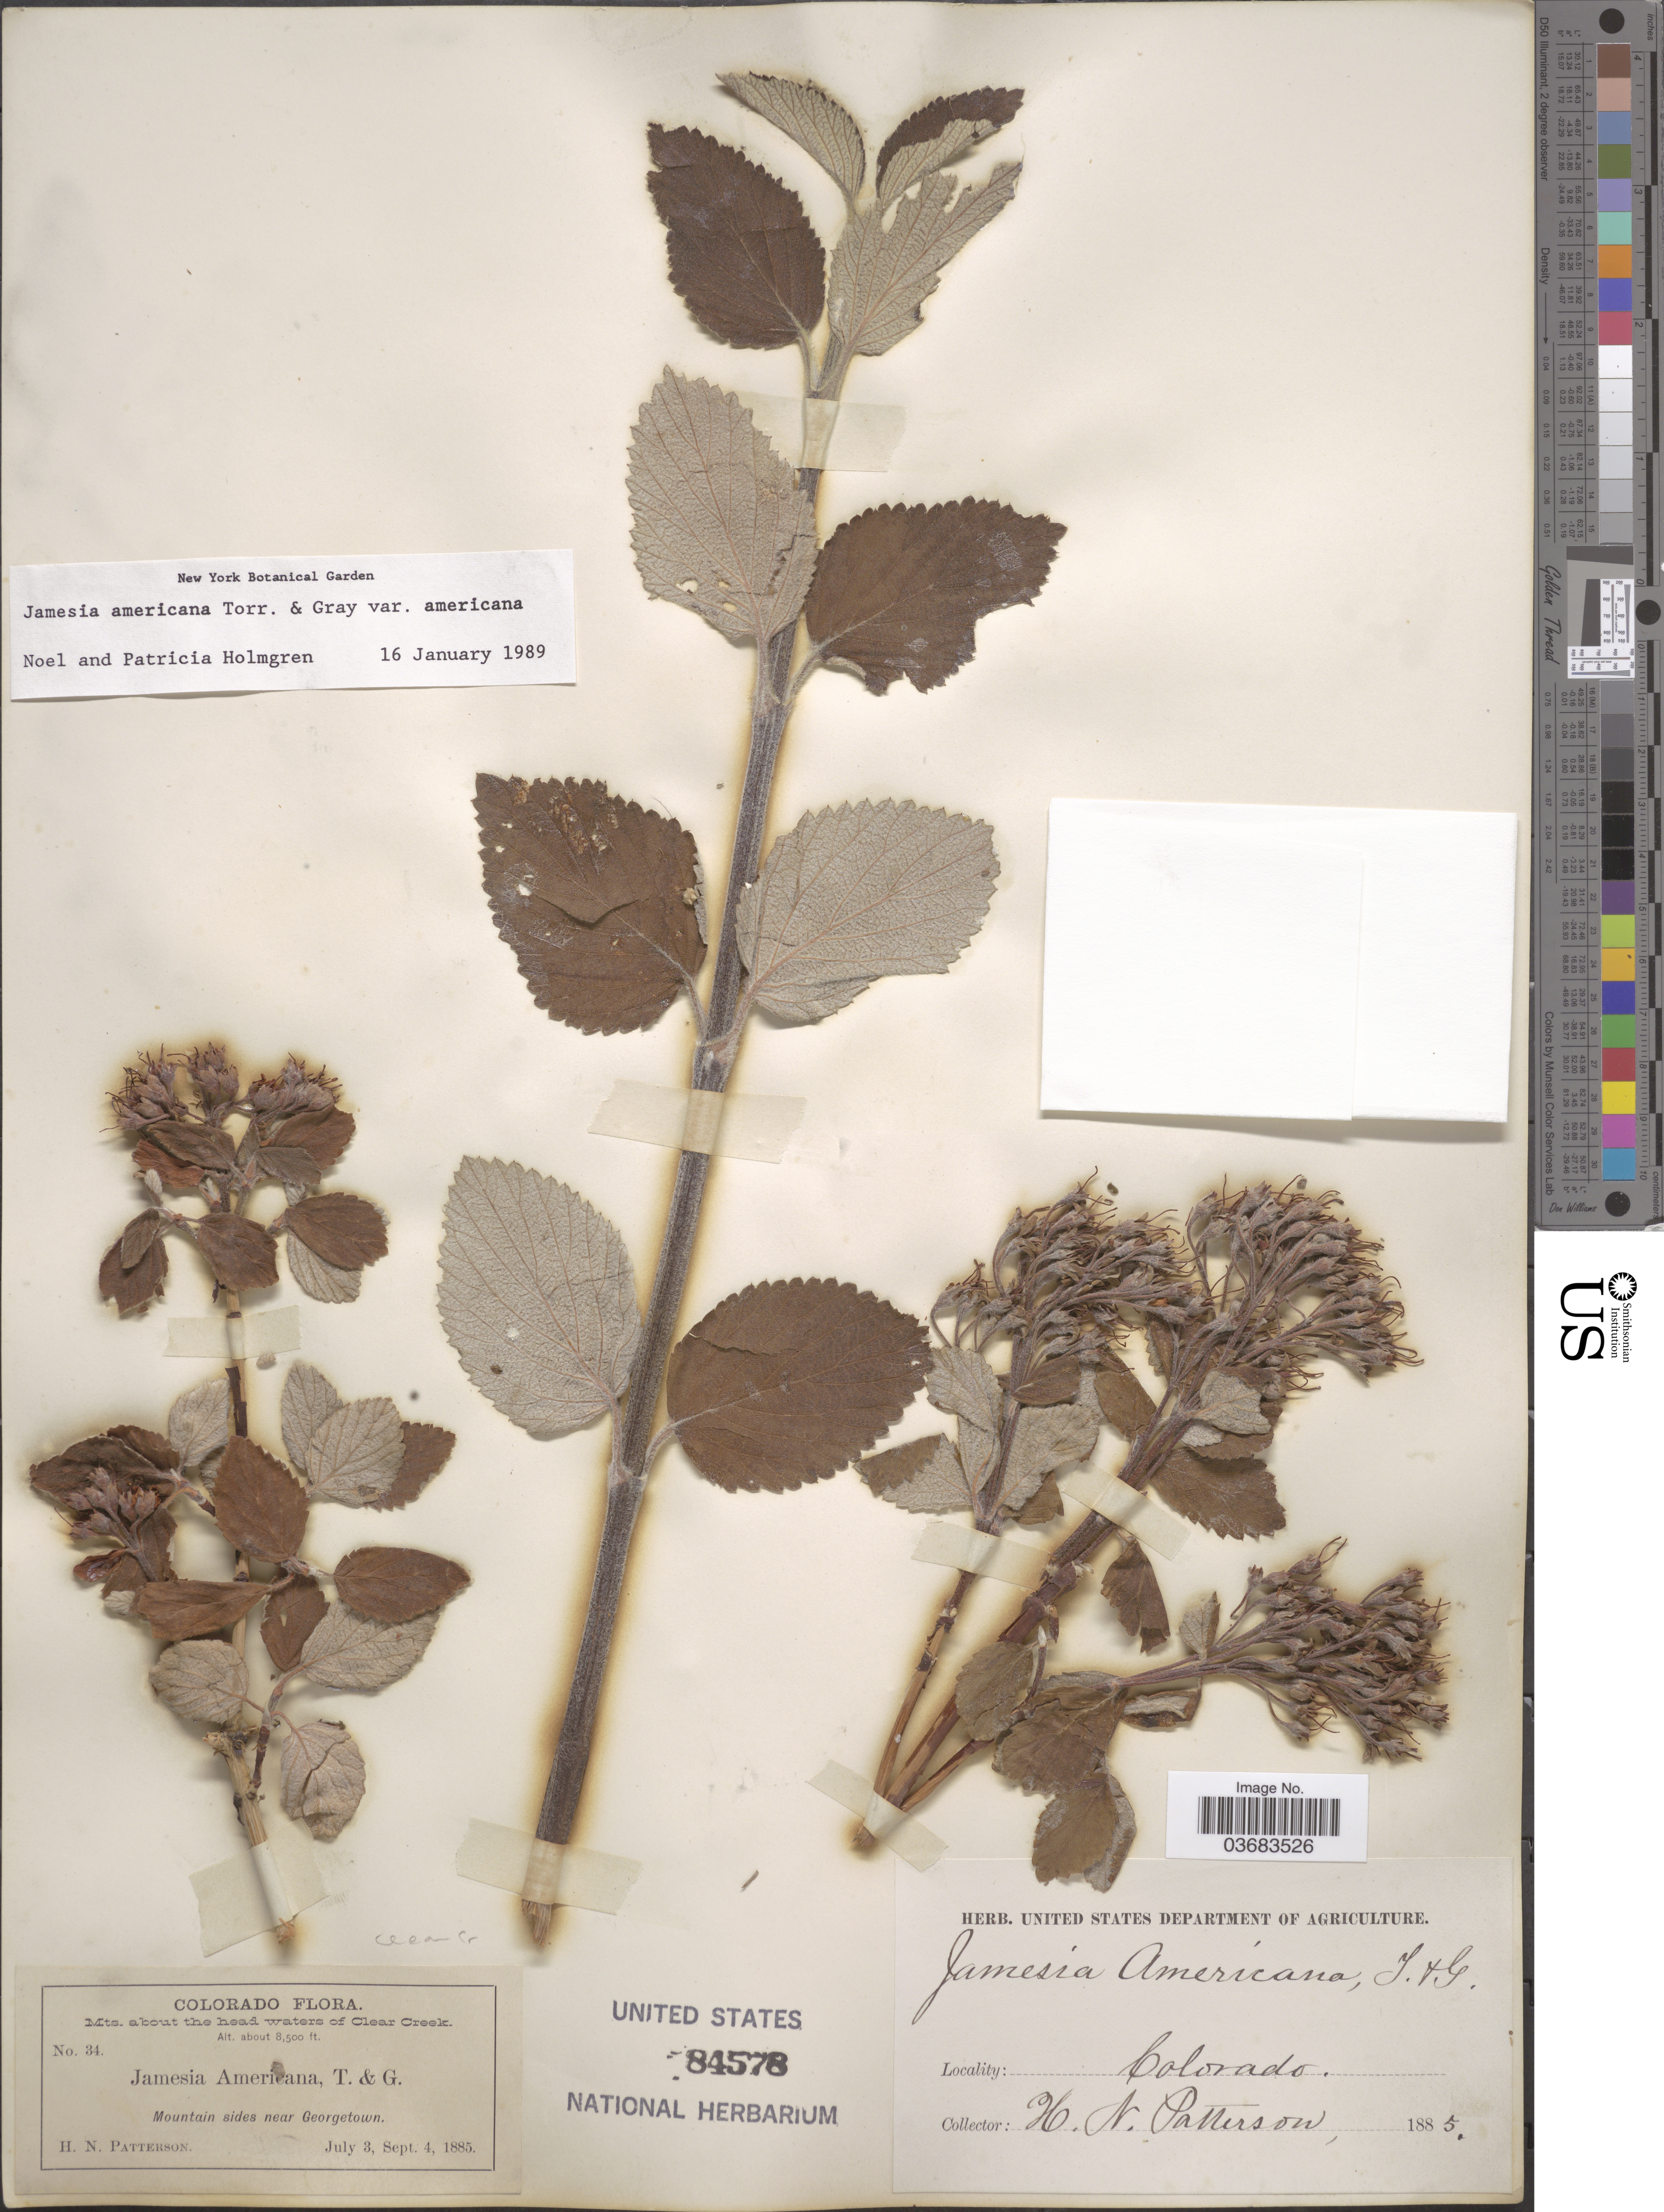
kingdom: Plantae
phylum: Tracheophyta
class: Magnoliopsida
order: Cornales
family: Hydrangeaceae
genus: Edwinia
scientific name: Edwinia americana var. americana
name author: (Torr. & A. Gray) A. Heller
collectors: H. N. Patterson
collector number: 34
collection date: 1885-07-03/1885-09-04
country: United States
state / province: Colorado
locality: Clear Cr. Mts. about the head waters of Clear Creek. Mountain sides near Georgetown.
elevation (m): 2591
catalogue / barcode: US 84578